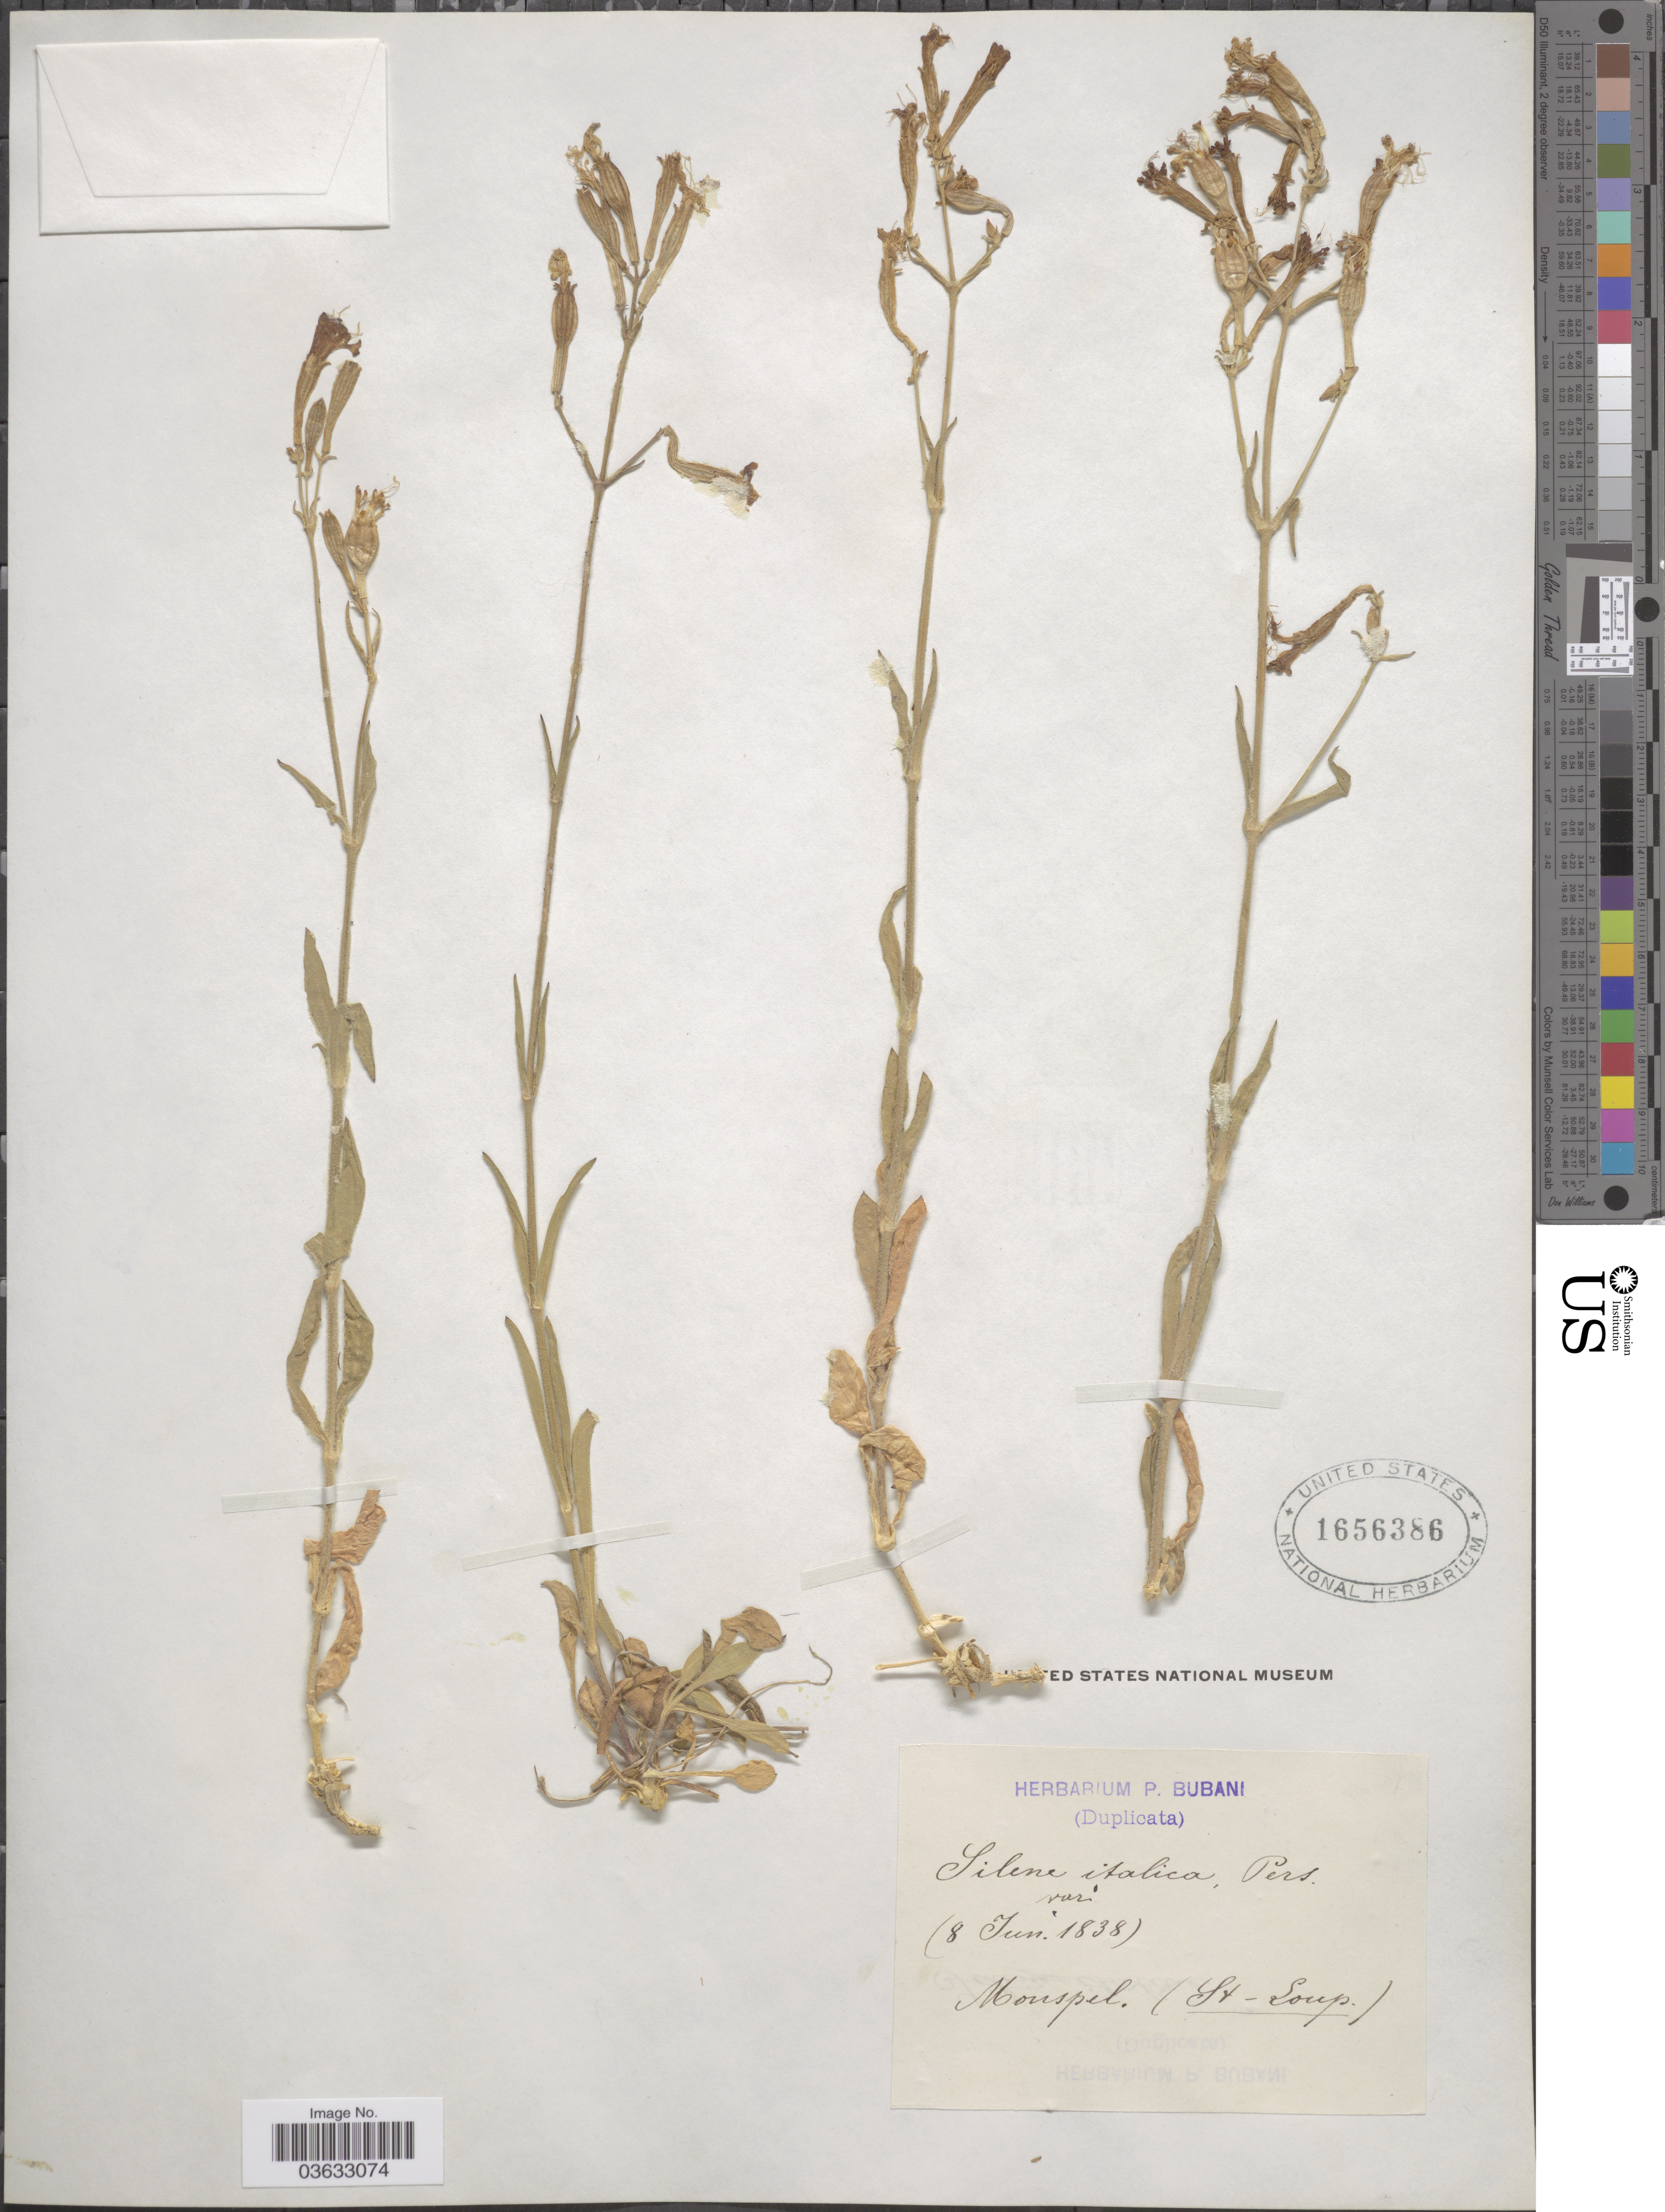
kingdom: Plantae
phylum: Tracheophyta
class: Magnoliopsida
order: Caryophyllales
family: Caryophyllaceae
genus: Silene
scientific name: Silene italica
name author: (L.) Pers.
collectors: ex herb. P. Bubani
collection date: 1838-06-08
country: France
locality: Monspel. (St-Loup.).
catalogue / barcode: US 1656386